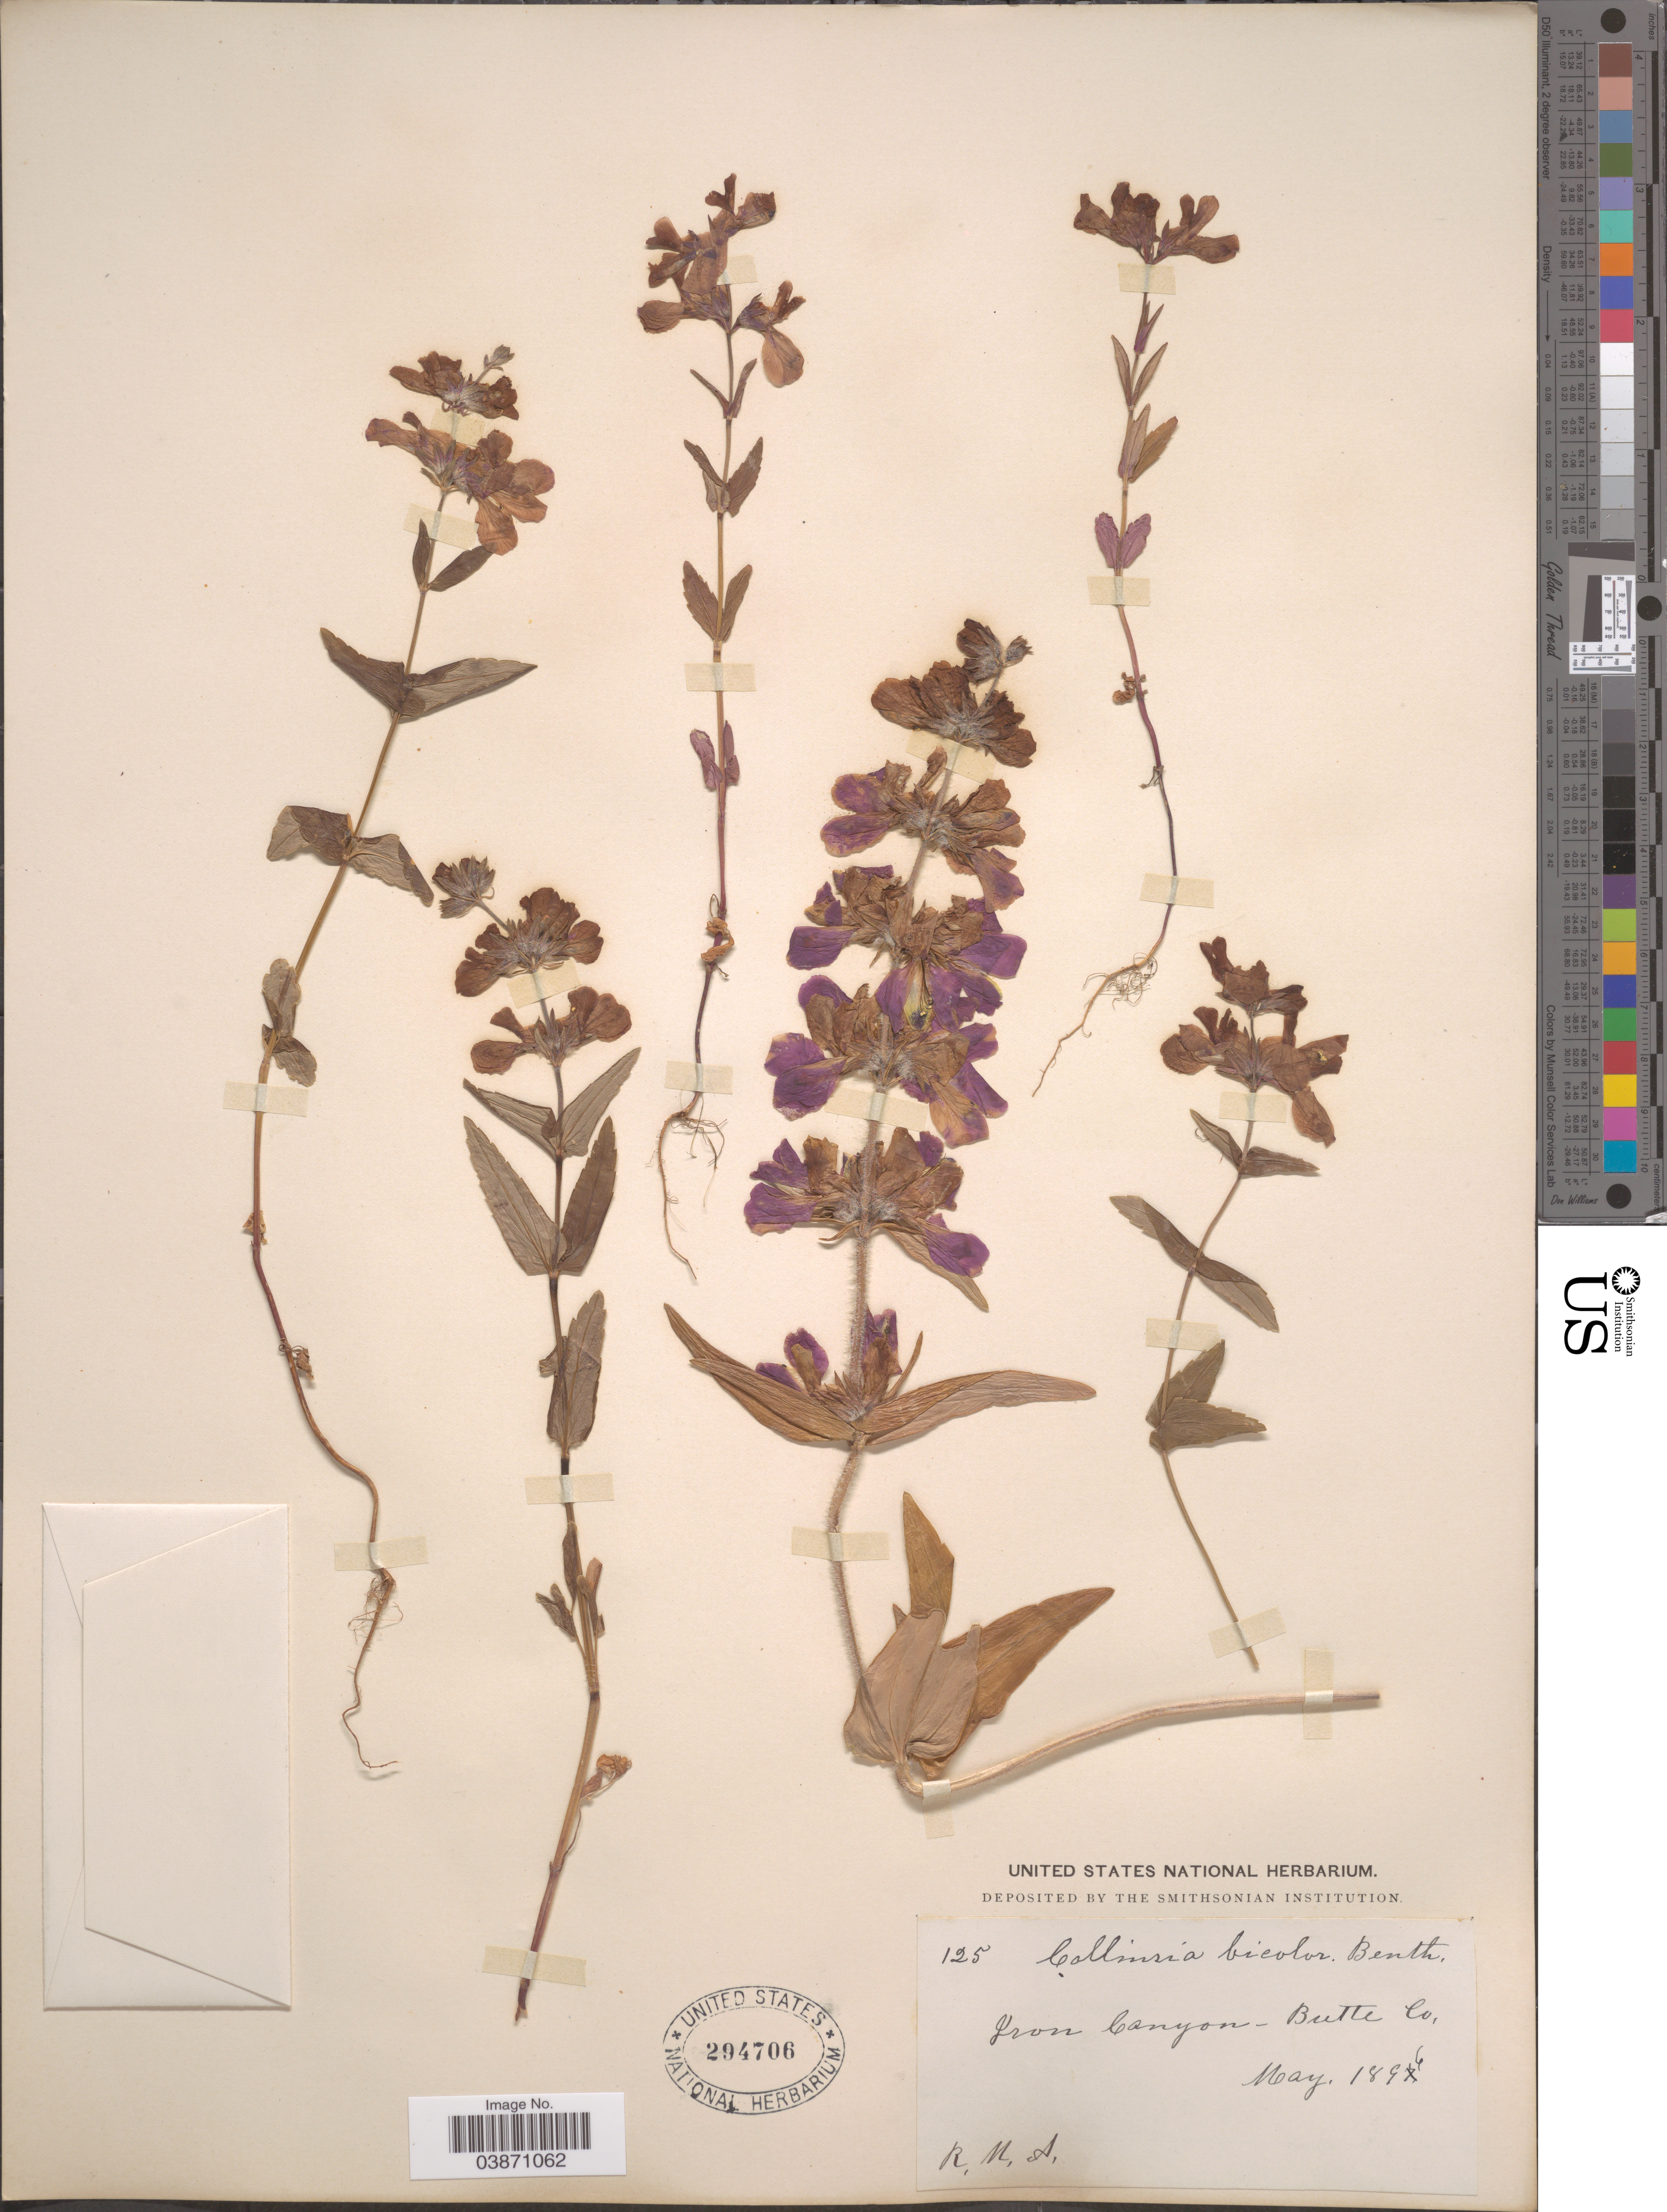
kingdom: Plantae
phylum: Tracheophyta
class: Magnoliopsida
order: Lamiales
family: Plantaginaceae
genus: Collinsia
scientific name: Collinsia bicolor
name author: Raf.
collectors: R. M. S.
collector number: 125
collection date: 1896-05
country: United States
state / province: California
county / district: Butte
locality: Iron Canyon - Butte Co.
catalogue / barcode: US 294706